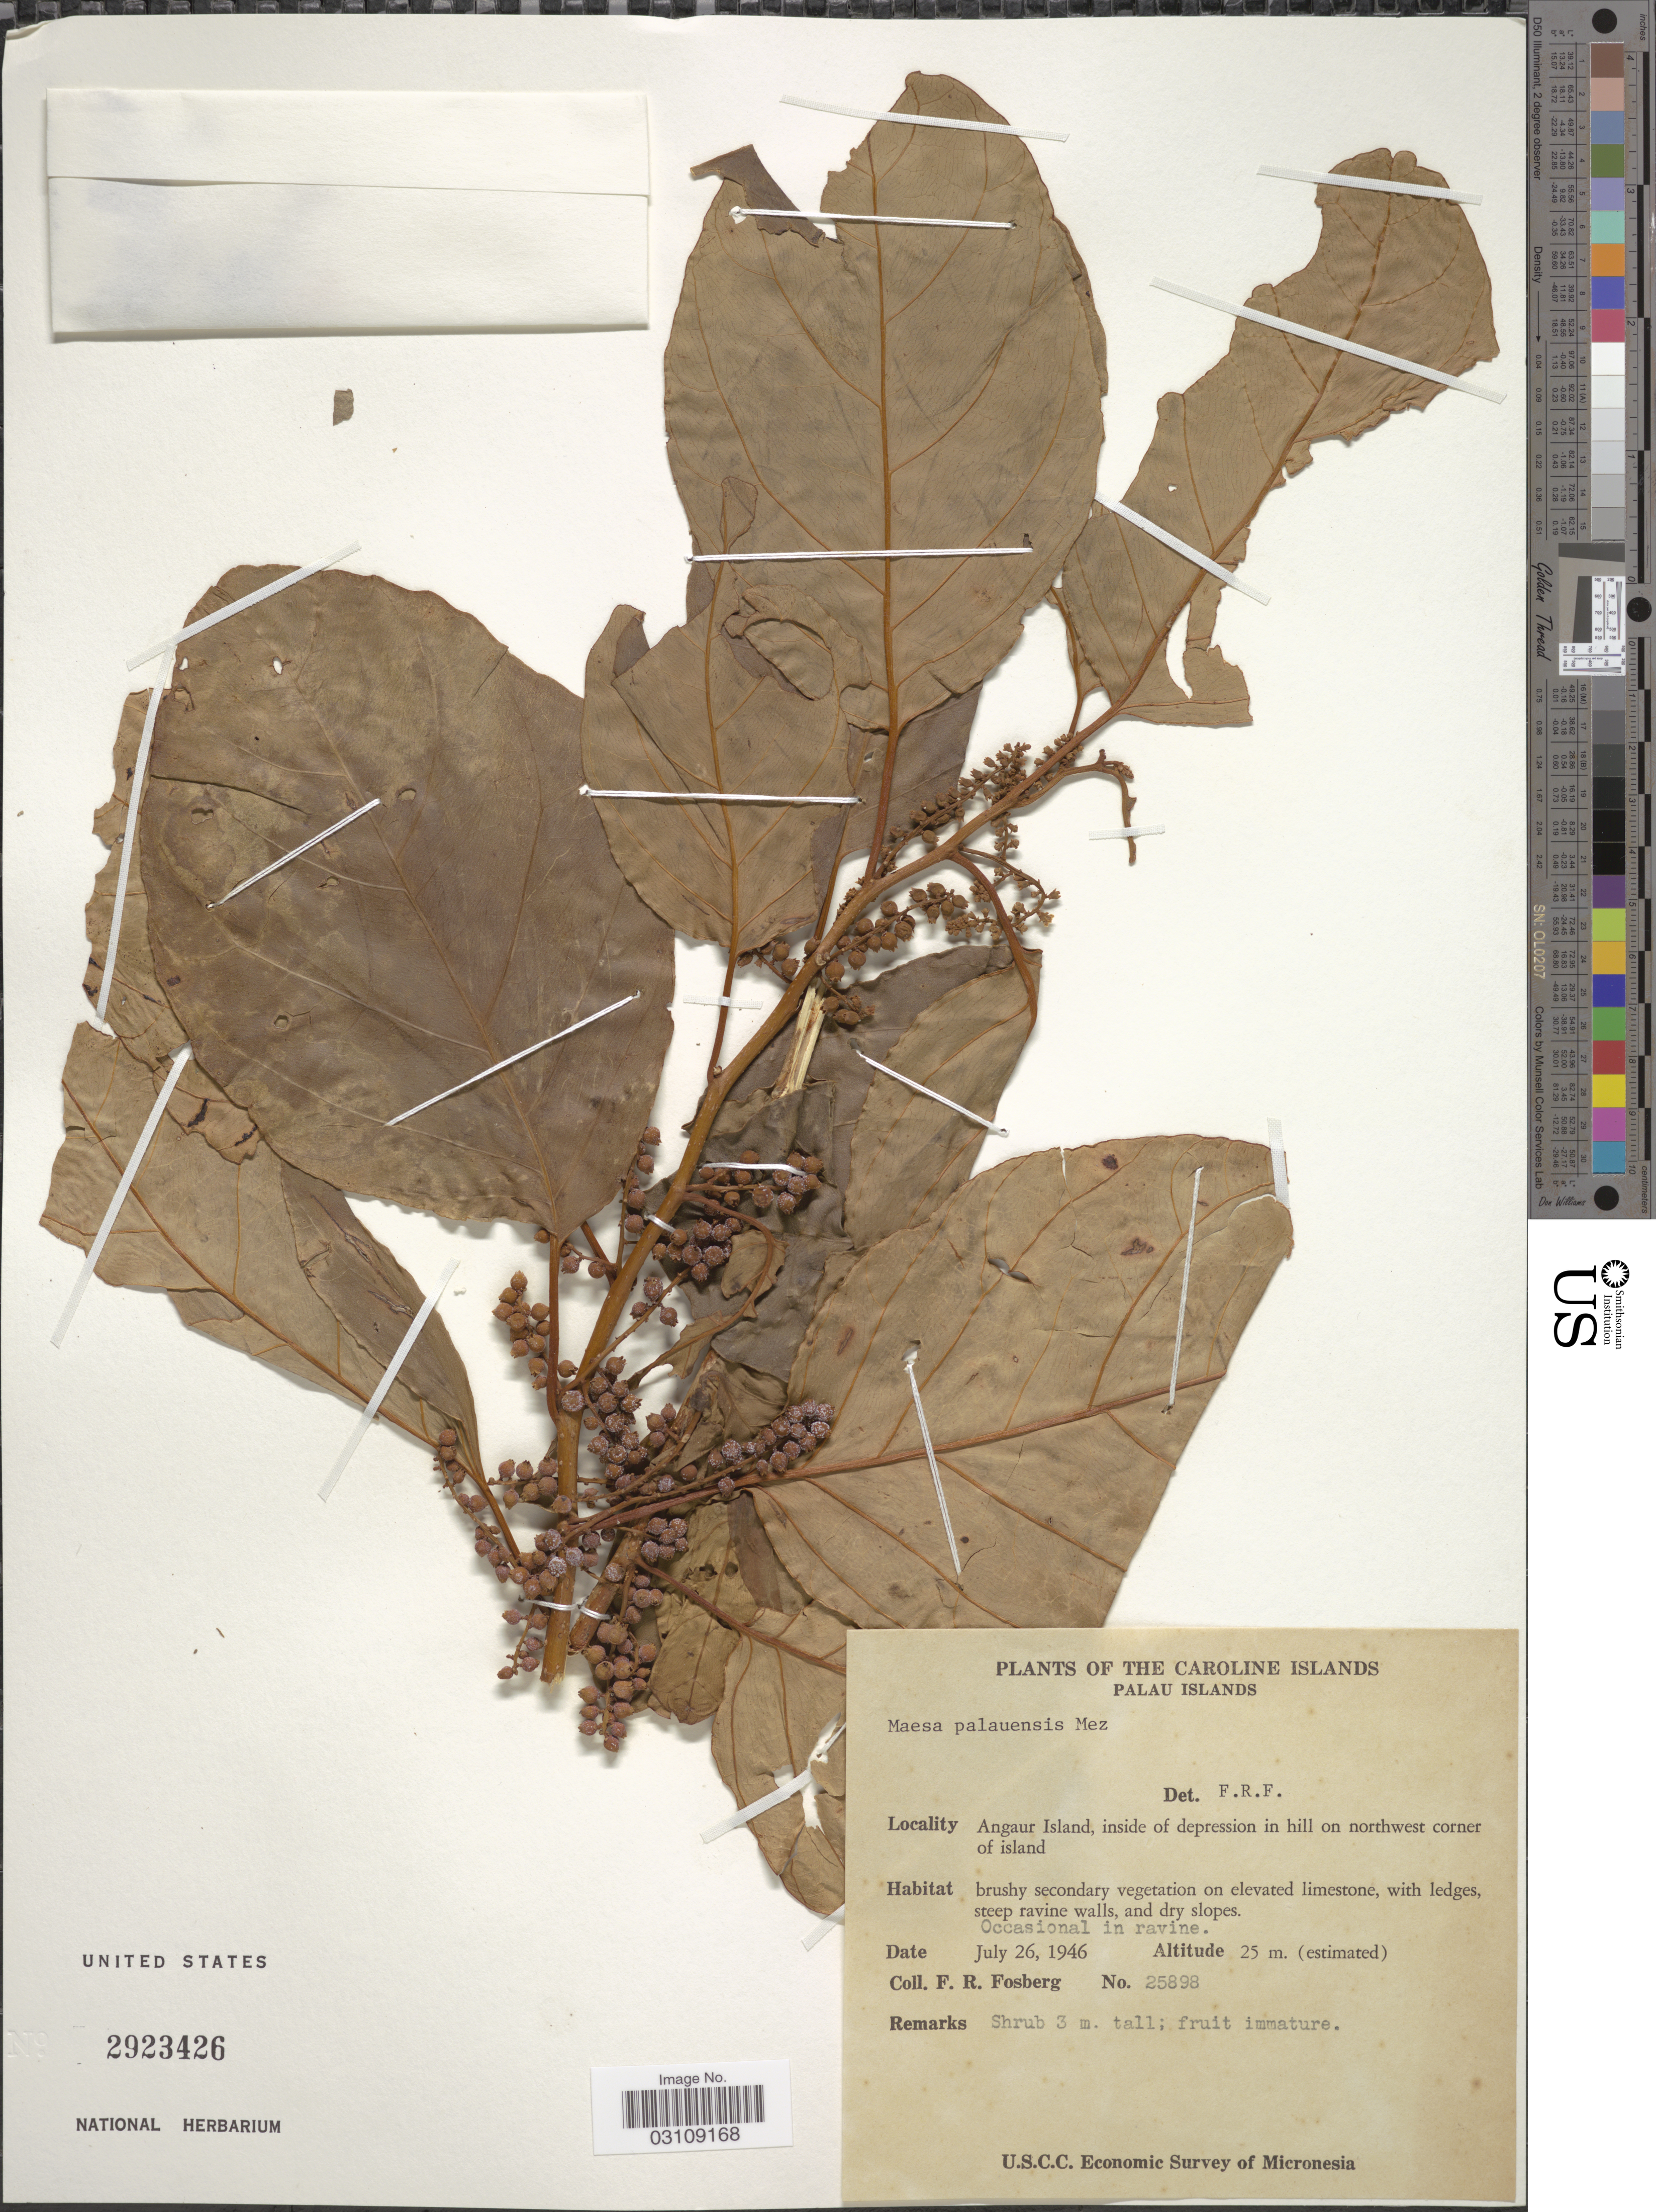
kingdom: Plantae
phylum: Tracheophyta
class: Magnoliopsida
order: Ericales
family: Primulaceae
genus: Maesa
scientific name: Maesa palauensis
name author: Mez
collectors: F. R. Fosberg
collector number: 25898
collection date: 1946-07-26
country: Palau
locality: The Caroline Islands, Palau Islands, Angaur Island, inside of depression in hill on northwest corner of island.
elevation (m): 25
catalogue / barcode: US 2923426